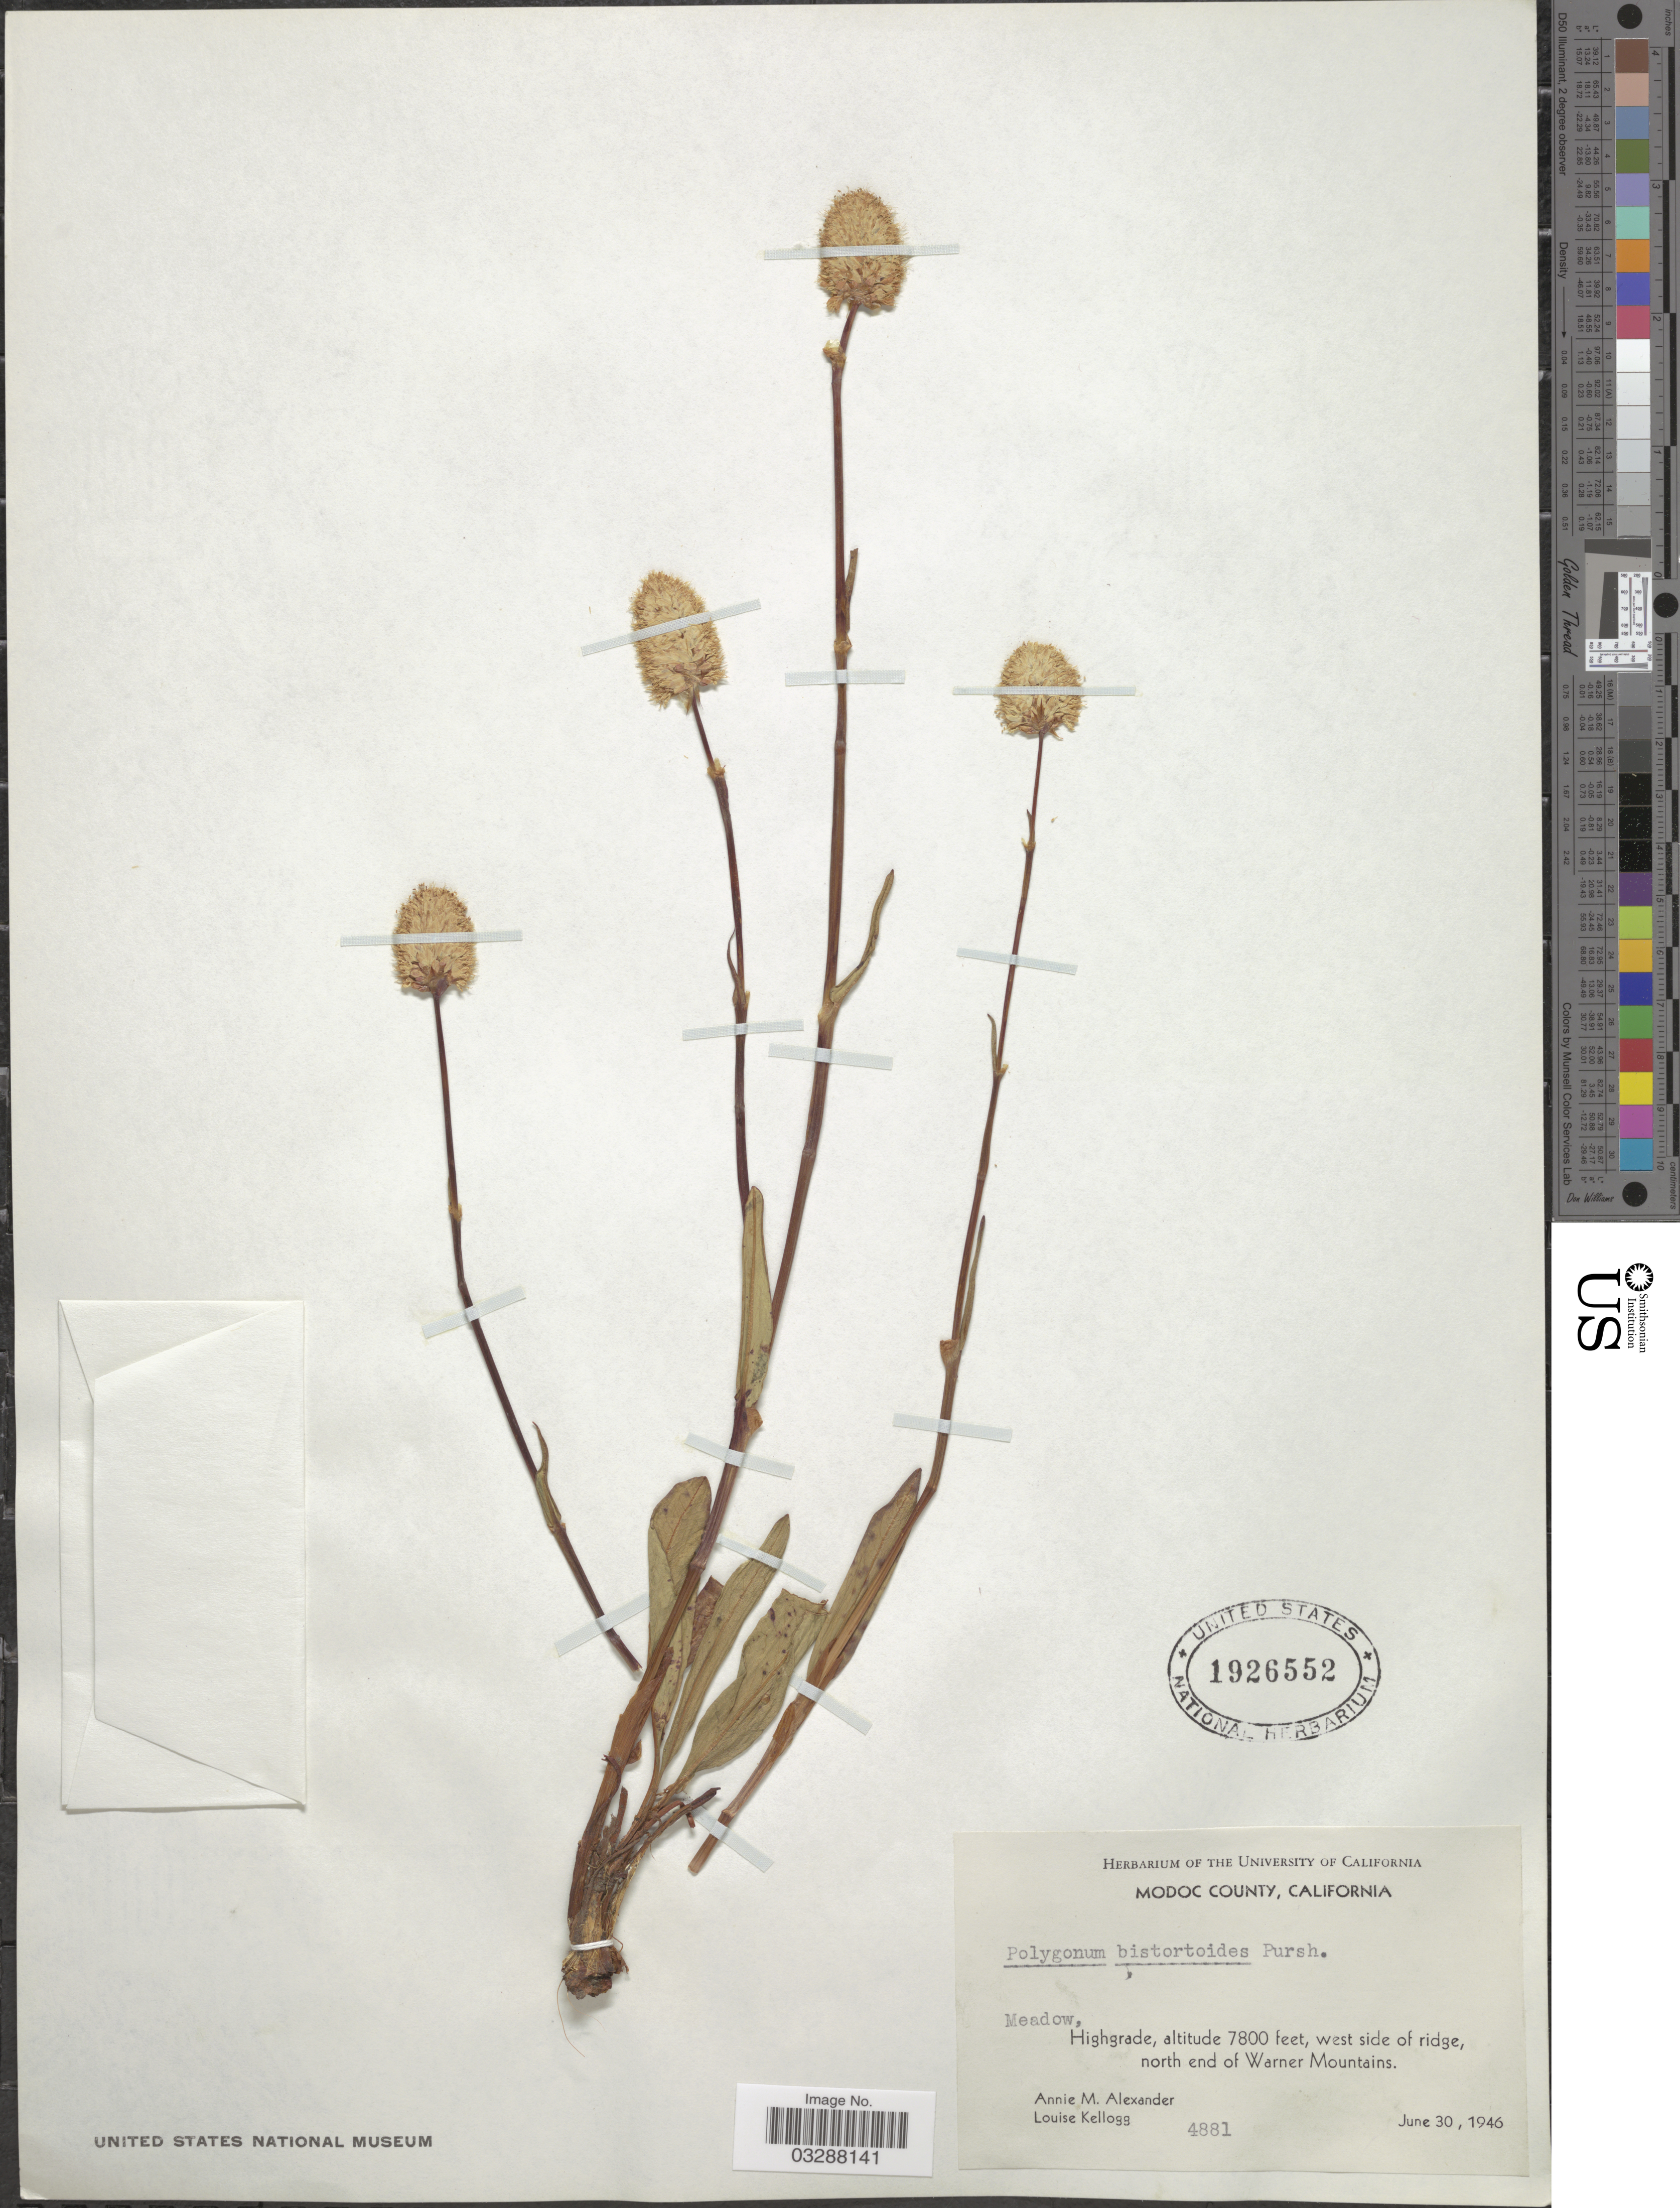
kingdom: Plantae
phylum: Tracheophyta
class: Magnoliopsida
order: Caryophyllales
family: Polygonaceae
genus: Bistorta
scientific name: Bistorta bistortoides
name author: (Pursh) Small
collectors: A. M. Alexander & L. Kellogg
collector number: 4881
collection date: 1946-06-30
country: United States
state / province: California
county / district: Modoc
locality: Modoc County. Highgrade, west side of ridge, north end of Warner Mountains.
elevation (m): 2377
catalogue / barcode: US 1926552